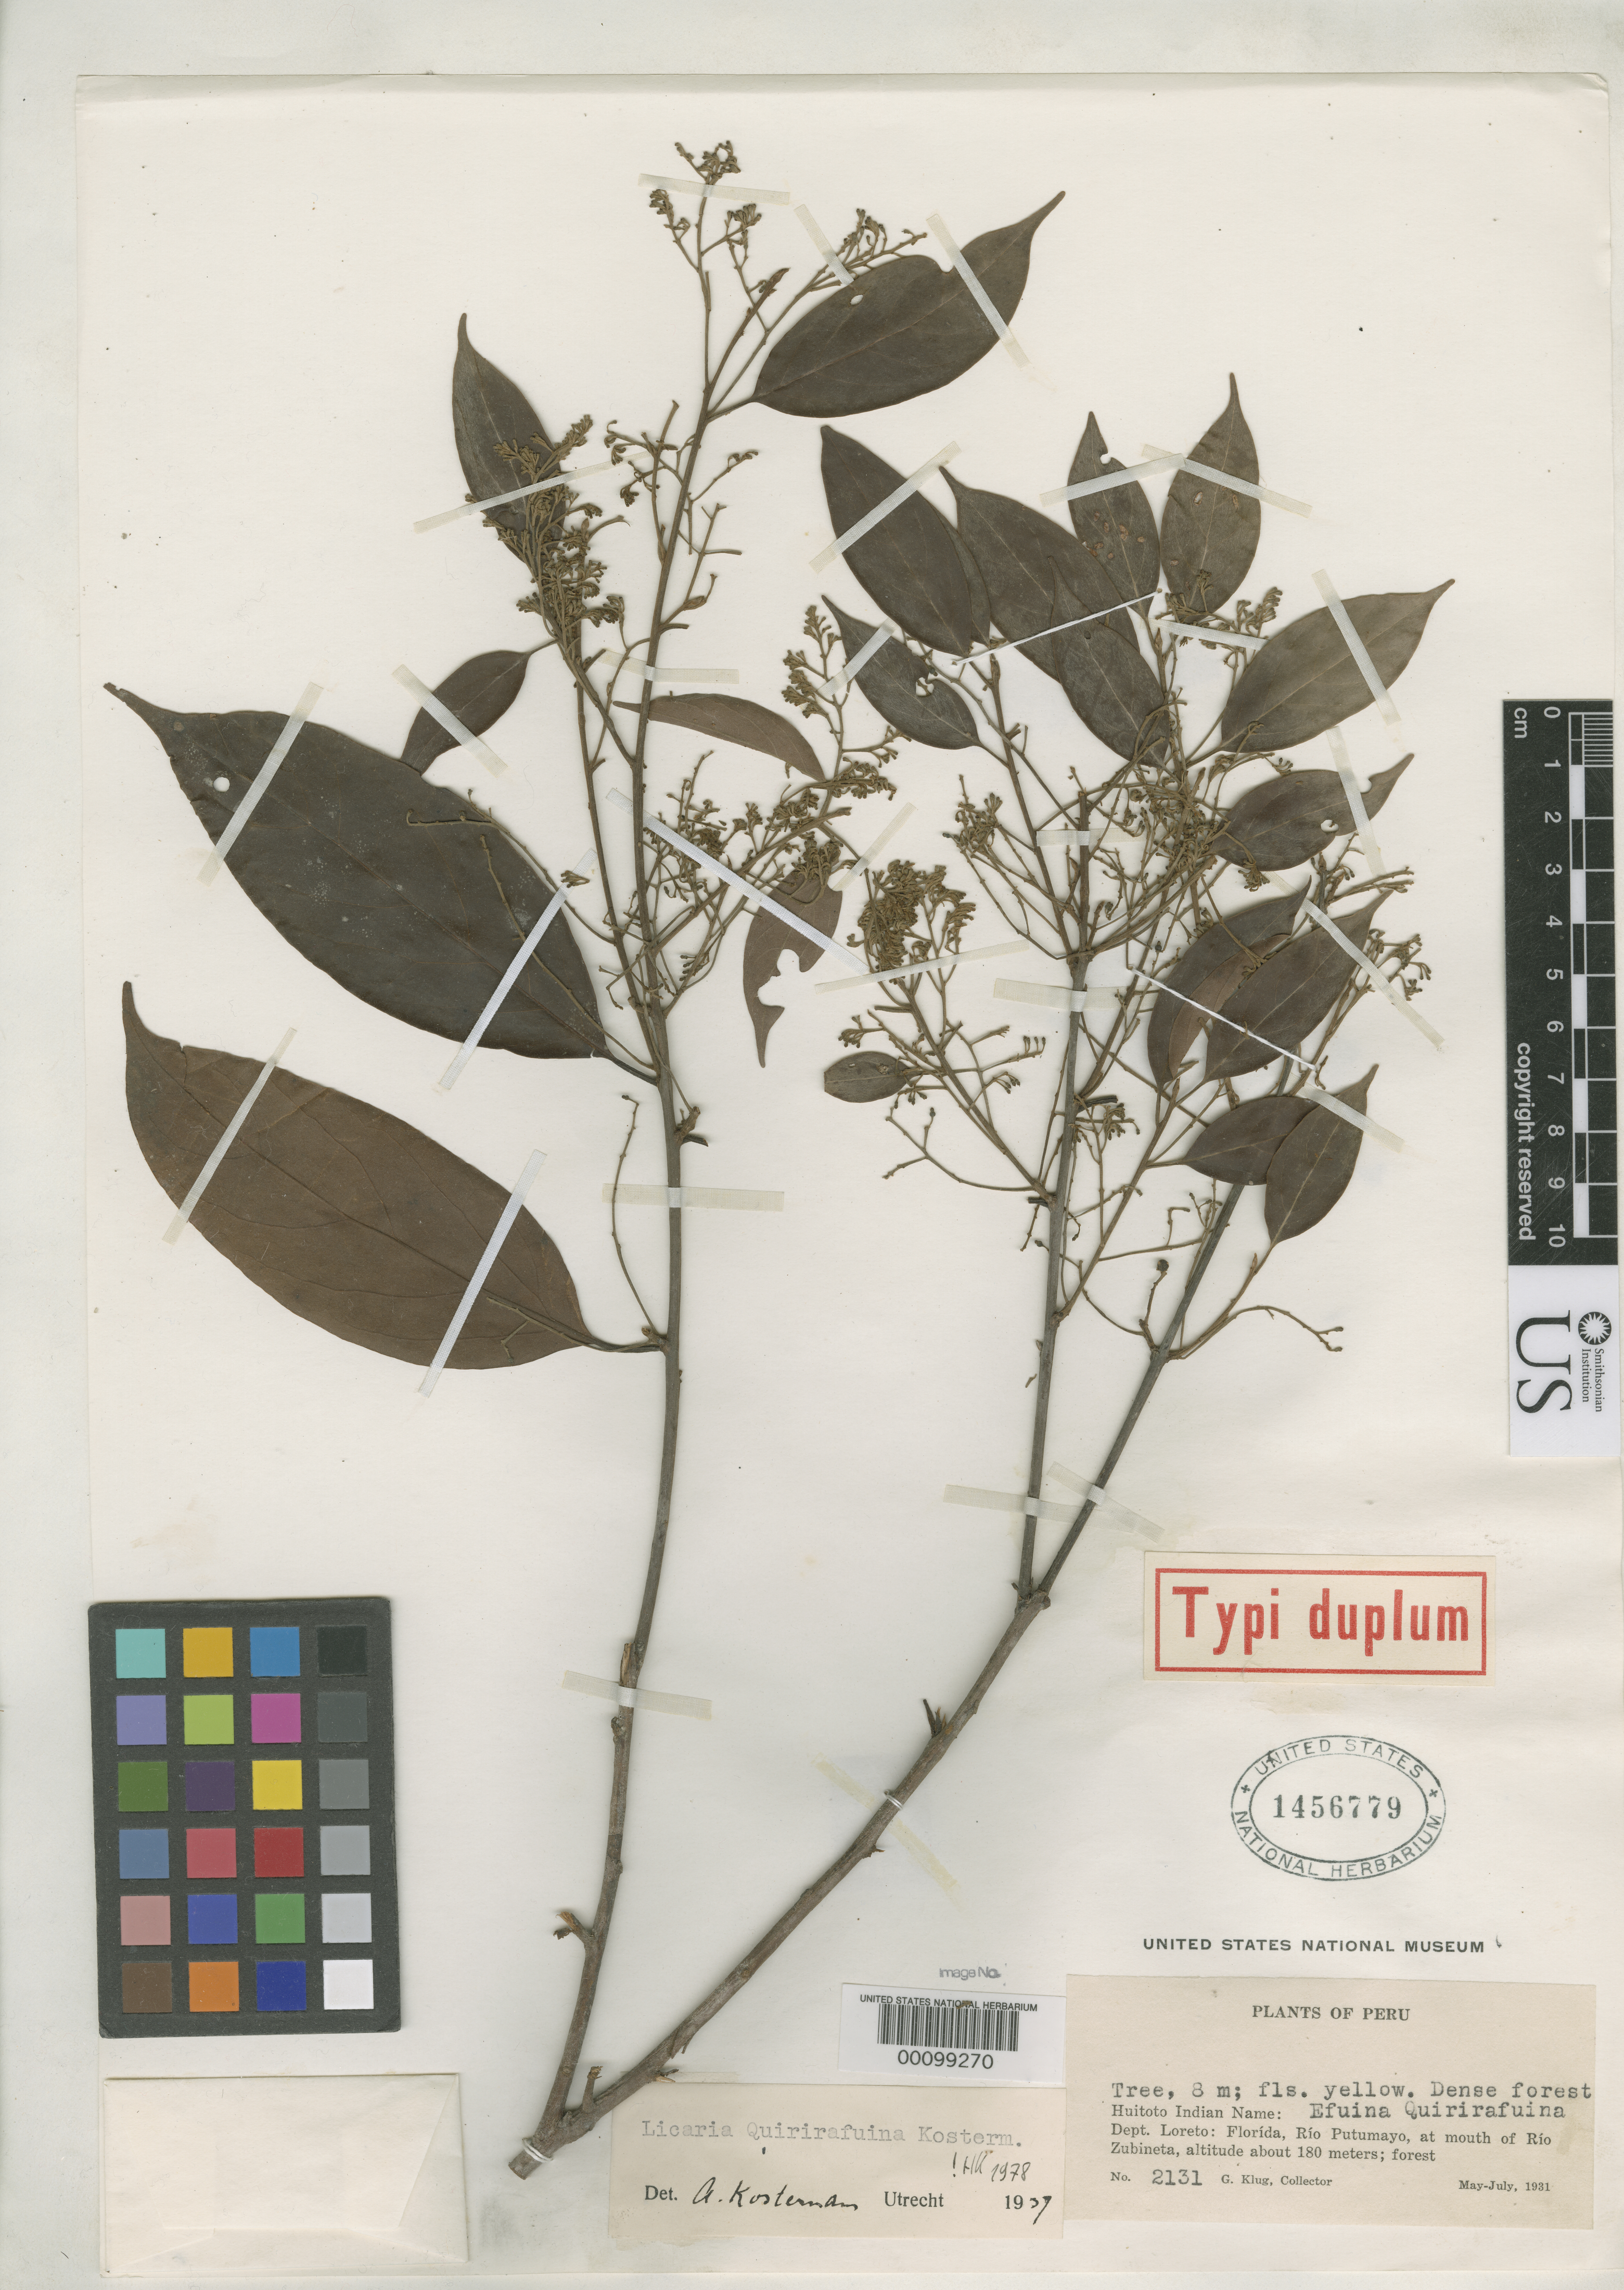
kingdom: Plantae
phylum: Tracheophyta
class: Magnoliopsida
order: Laurales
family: Lauraceae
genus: Licaria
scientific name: Licaria quirirafuina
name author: Kosterm.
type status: Isotype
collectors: G. Klug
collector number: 2131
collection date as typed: May 1951 to -- Jul 1951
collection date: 1951-05/1951-07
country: Peru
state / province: Loreto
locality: Florida, Rio Putumayo, mouth of Rio Zubineta.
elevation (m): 180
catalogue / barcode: US 1456779